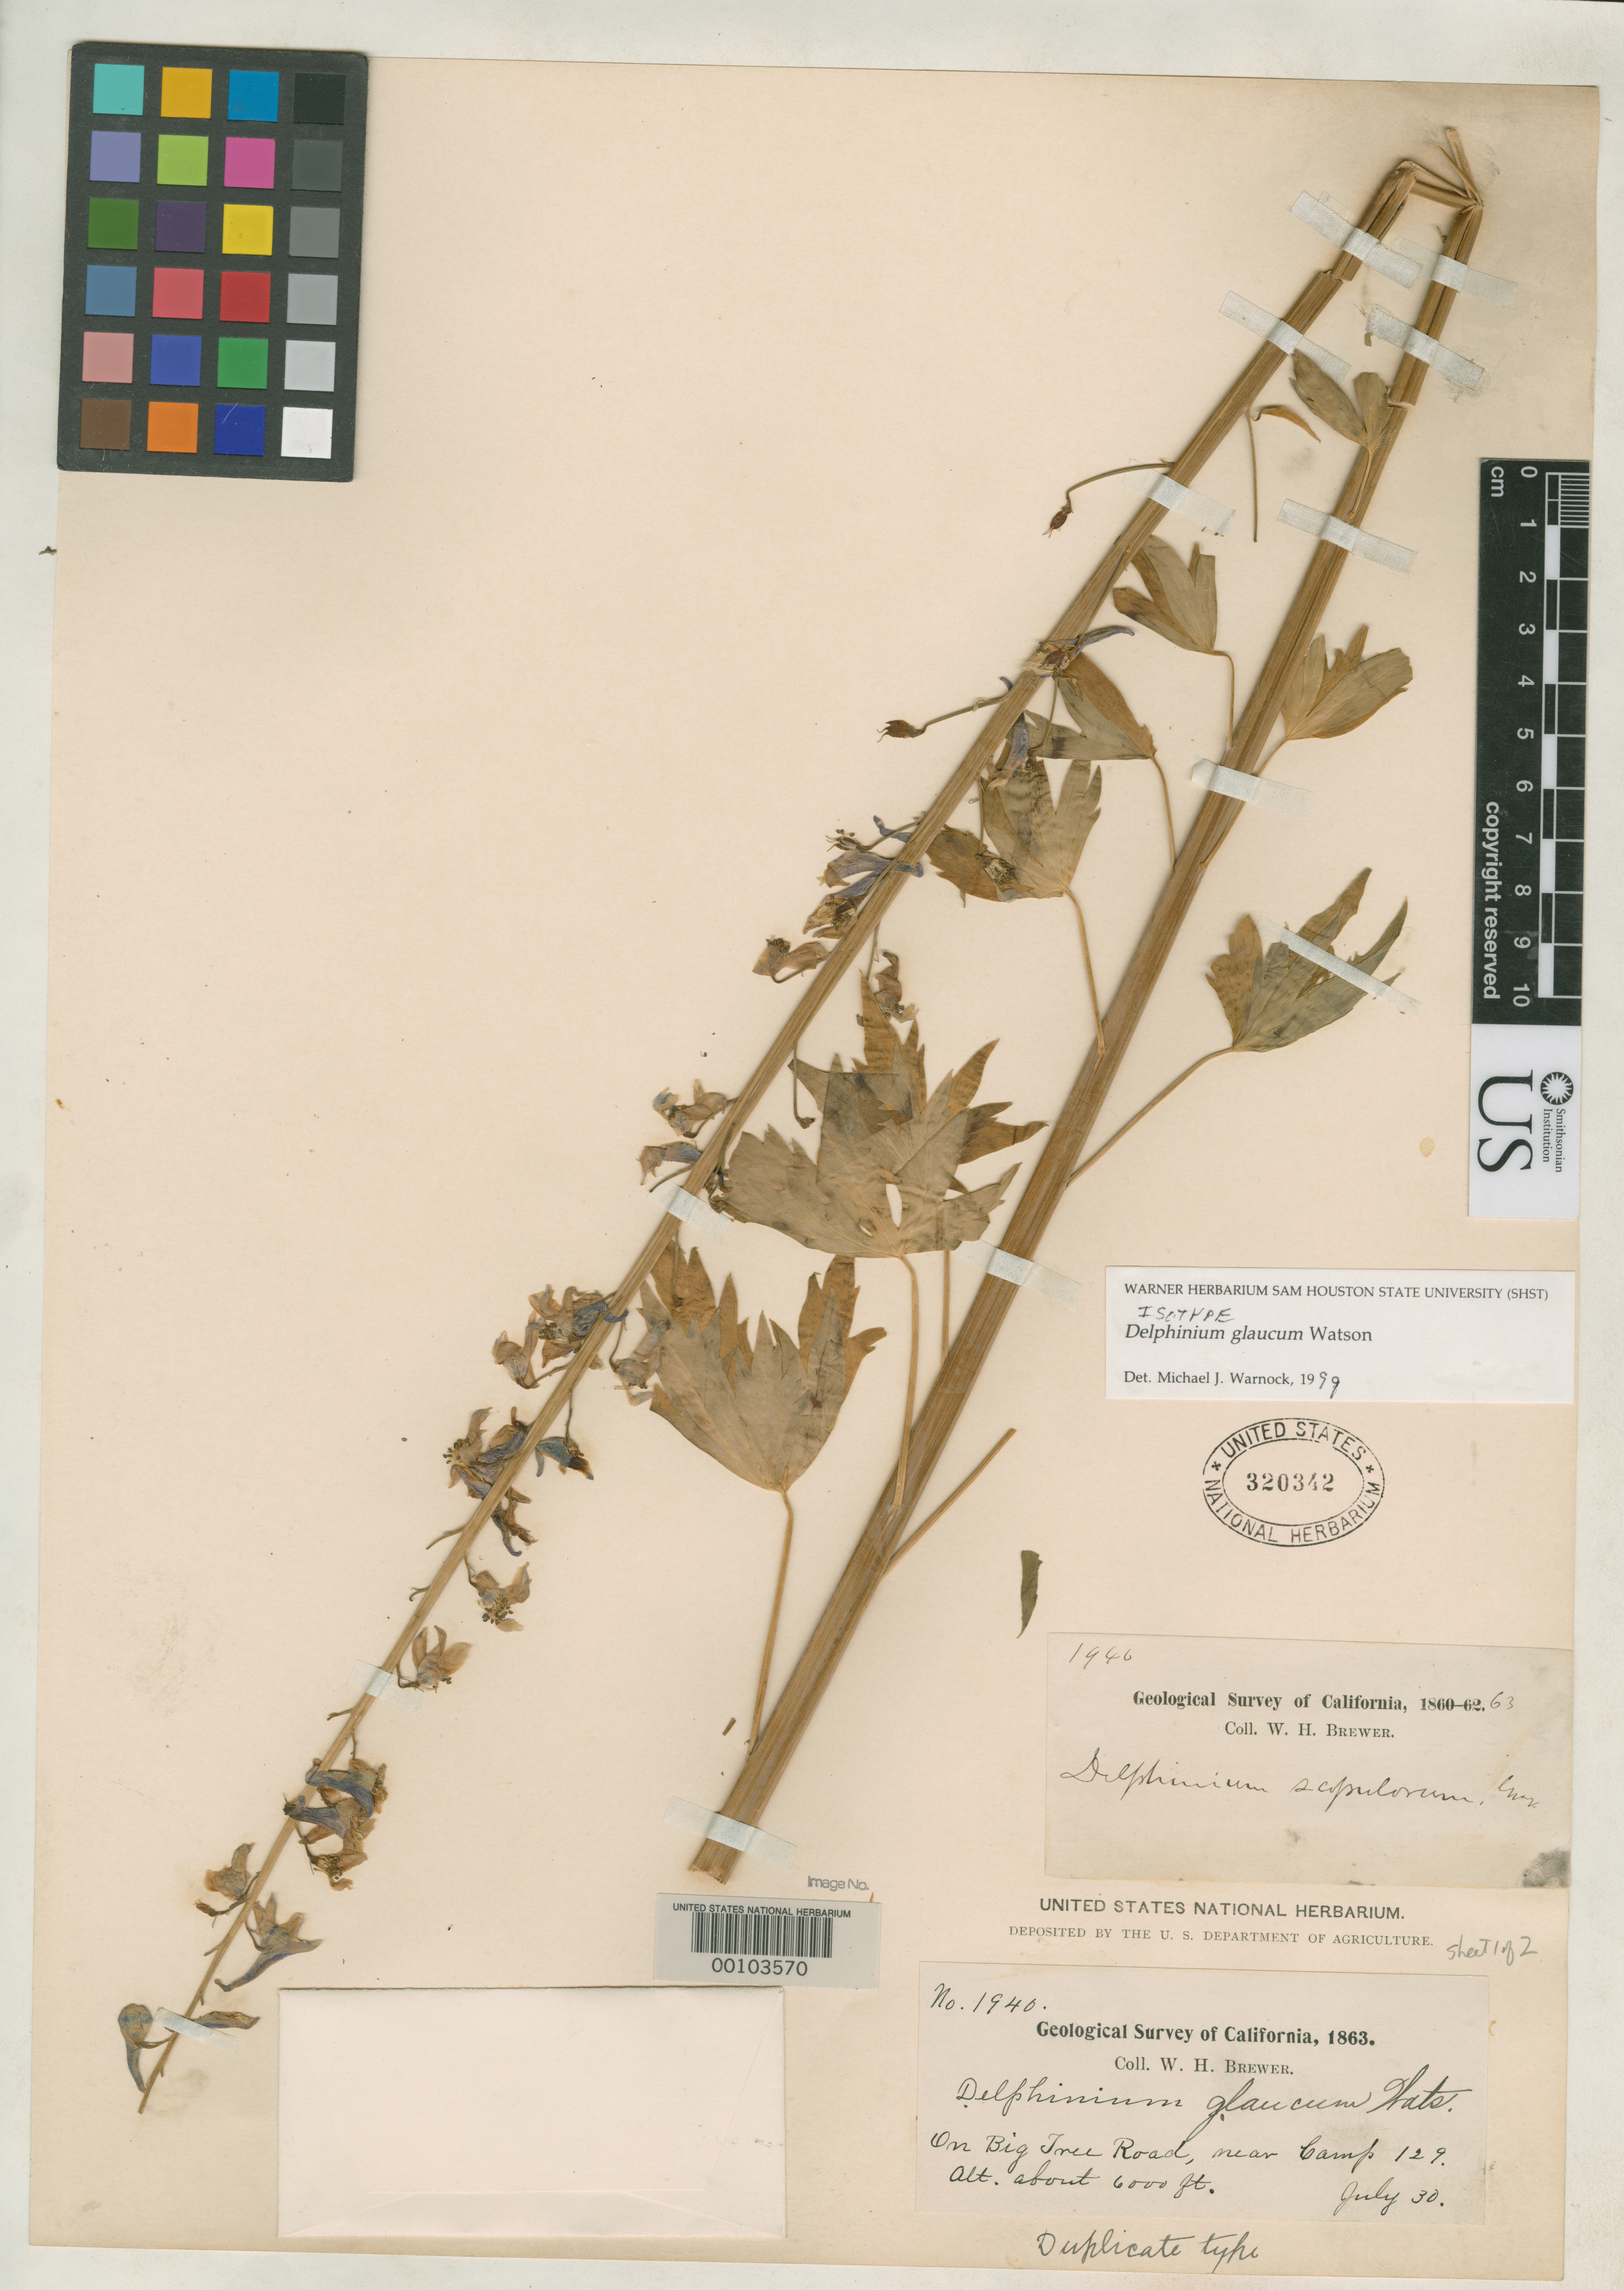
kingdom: Plantae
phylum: Tracheophyta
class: Magnoliopsida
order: Ranunculales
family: Ranunculaceae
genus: Delphinium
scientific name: Delphinium glaucum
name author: S. Watson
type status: Isolectotype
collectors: W. H. Brewer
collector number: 1940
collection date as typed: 30 Jul 1863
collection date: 1863-07-30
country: United States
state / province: California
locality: Big Tree Road, near Camp 129.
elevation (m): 1829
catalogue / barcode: US 320342